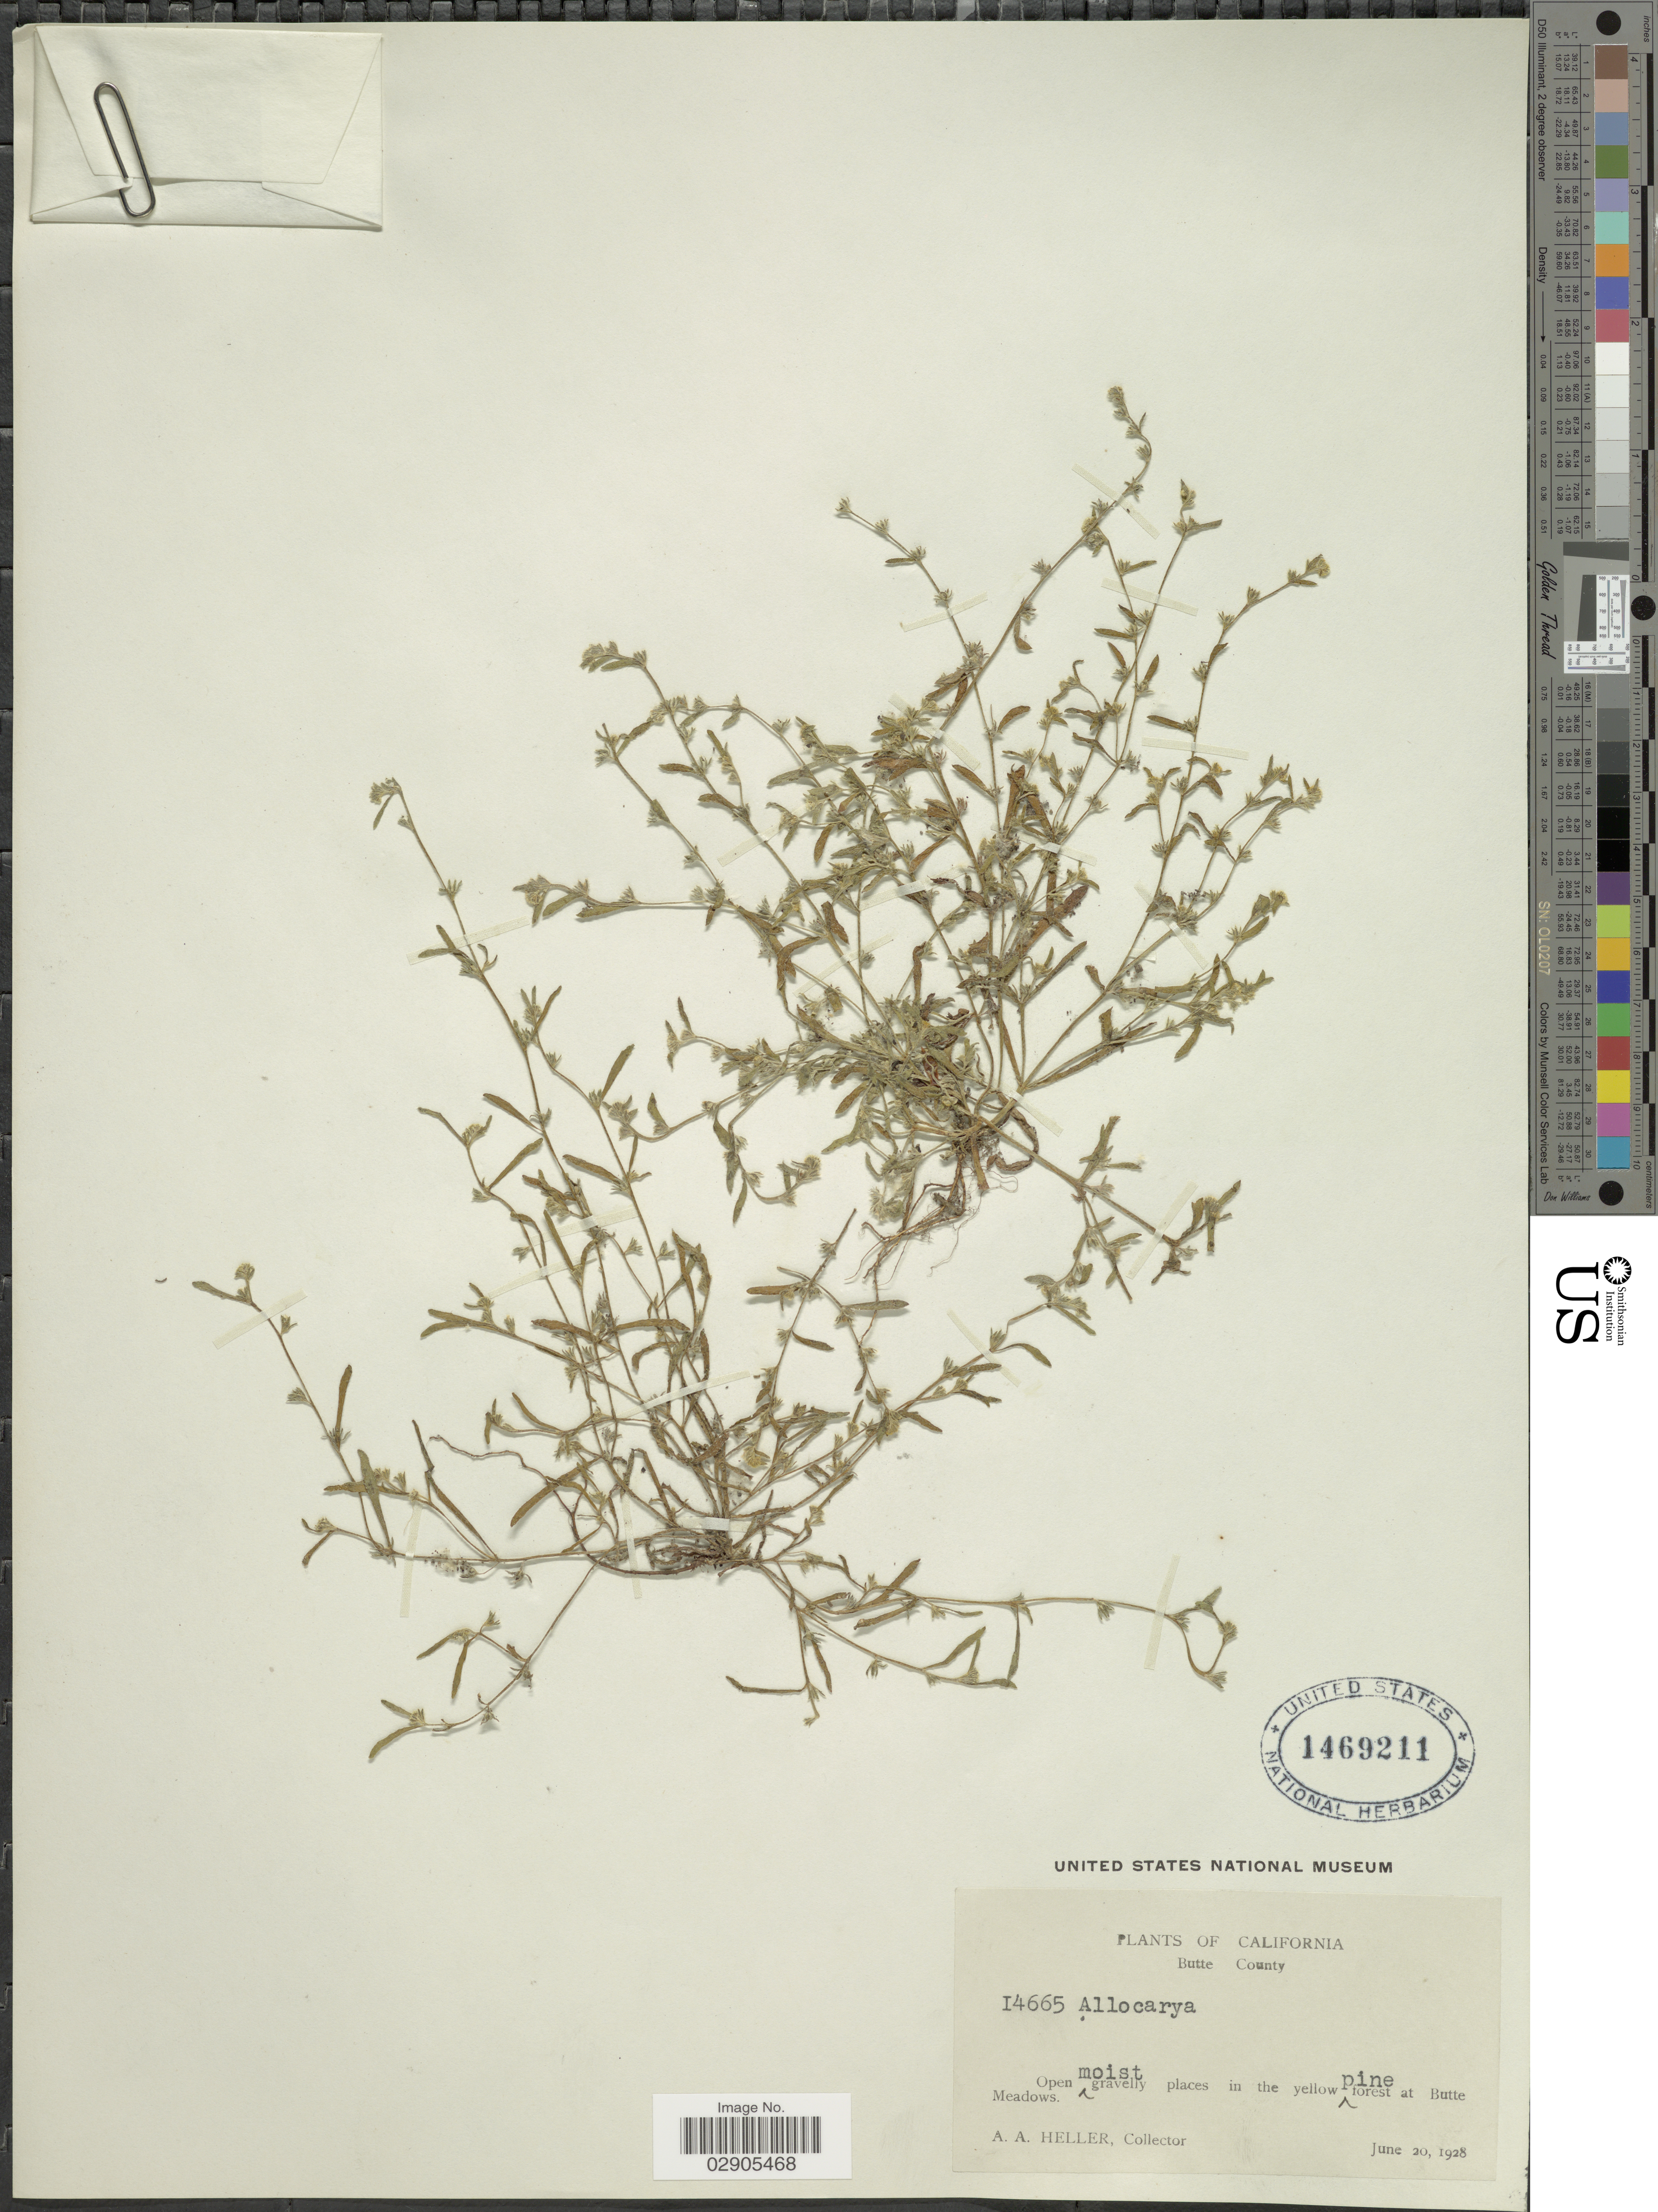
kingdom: Plantae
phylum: Tracheophyta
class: Magnoliopsida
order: Boraginales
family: Boraginaceae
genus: Allocarya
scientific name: Allocarya sp.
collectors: A. A. Heller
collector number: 14665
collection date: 1928-06-20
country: United States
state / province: California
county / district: Butte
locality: Butte County. Open, moist gravelly places in the yellow pine forest at Butte Meadows.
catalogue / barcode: US 1469211